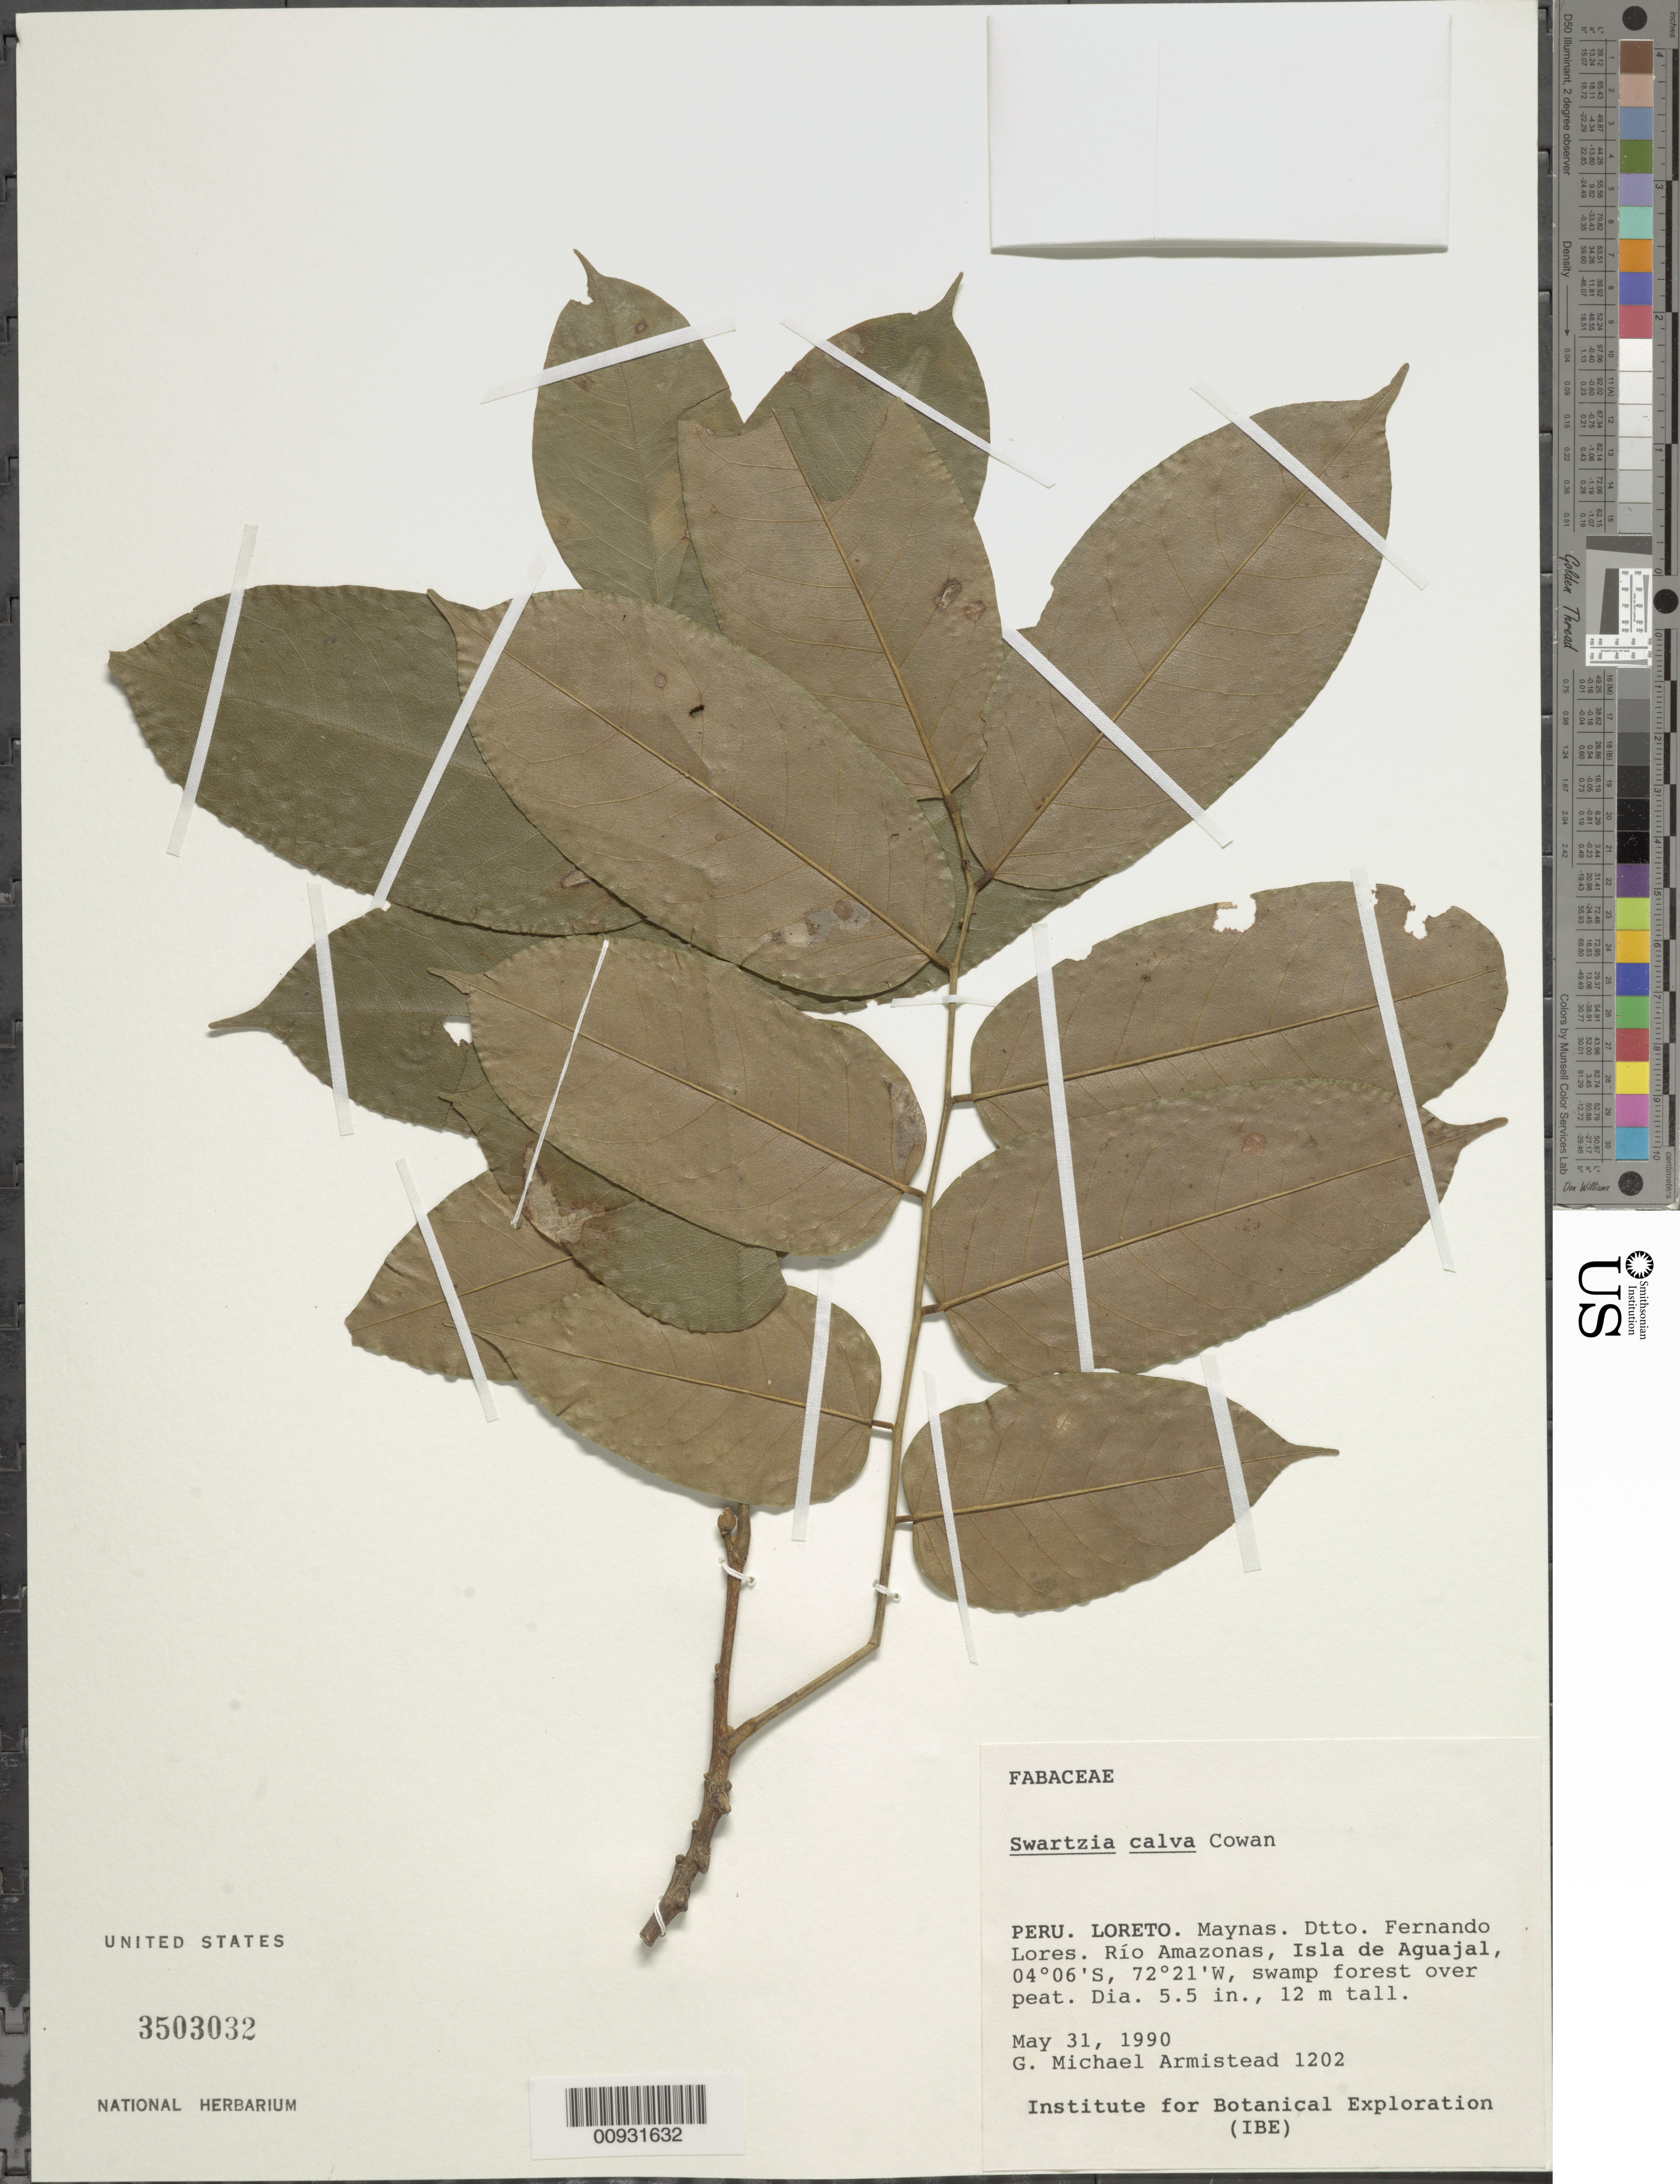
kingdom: Plantae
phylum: Tracheophyta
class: Magnoliopsida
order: Fabales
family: Fabaceae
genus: Swartzia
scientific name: Swartzia calva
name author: R.S. Cowan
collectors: G. Armistead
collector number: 1202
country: Peru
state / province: Loreto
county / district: Maynas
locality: Fernando Lores, Rio Amazonas, Isla de Aguajal.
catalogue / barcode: US 3503032